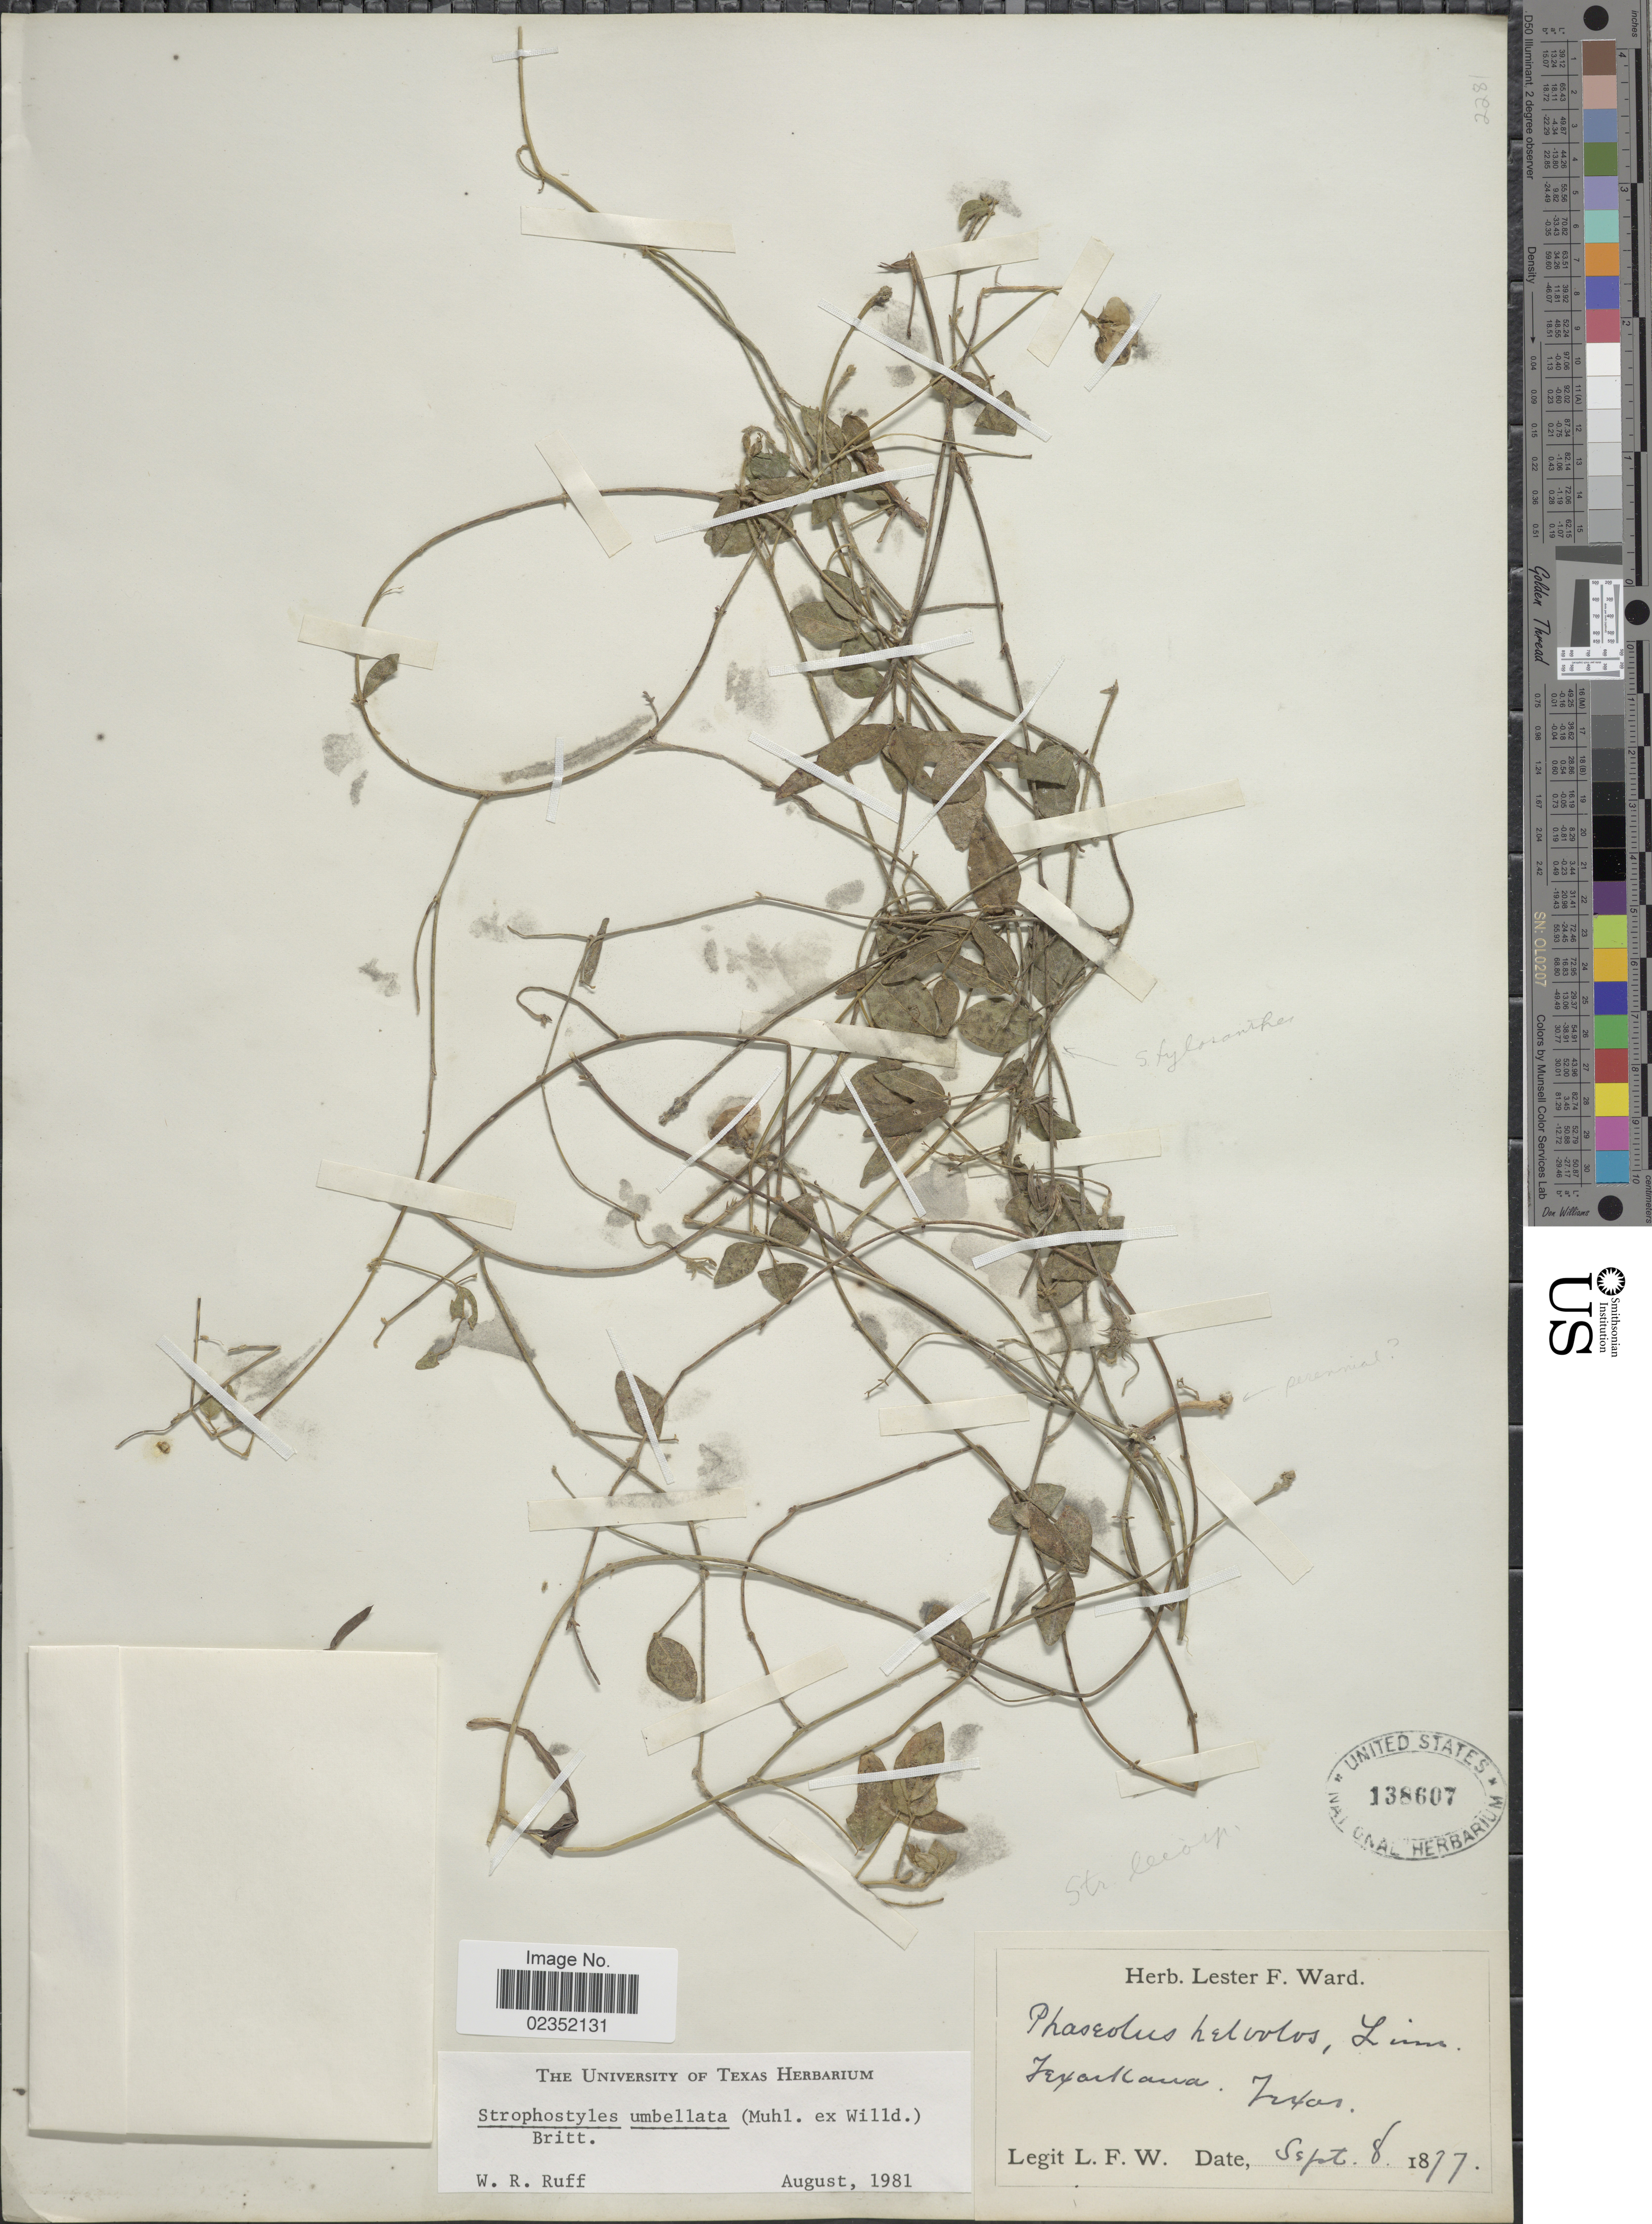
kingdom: Plantae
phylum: Tracheophyta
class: Magnoliopsida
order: Fabales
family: Fabaceae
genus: Strophostyles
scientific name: Strophostyles umbellata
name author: (Muhl. ex Willd.) Britton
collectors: L. F. Ward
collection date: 1877-09-08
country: United States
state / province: Texas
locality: Texarkana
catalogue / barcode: US 138607